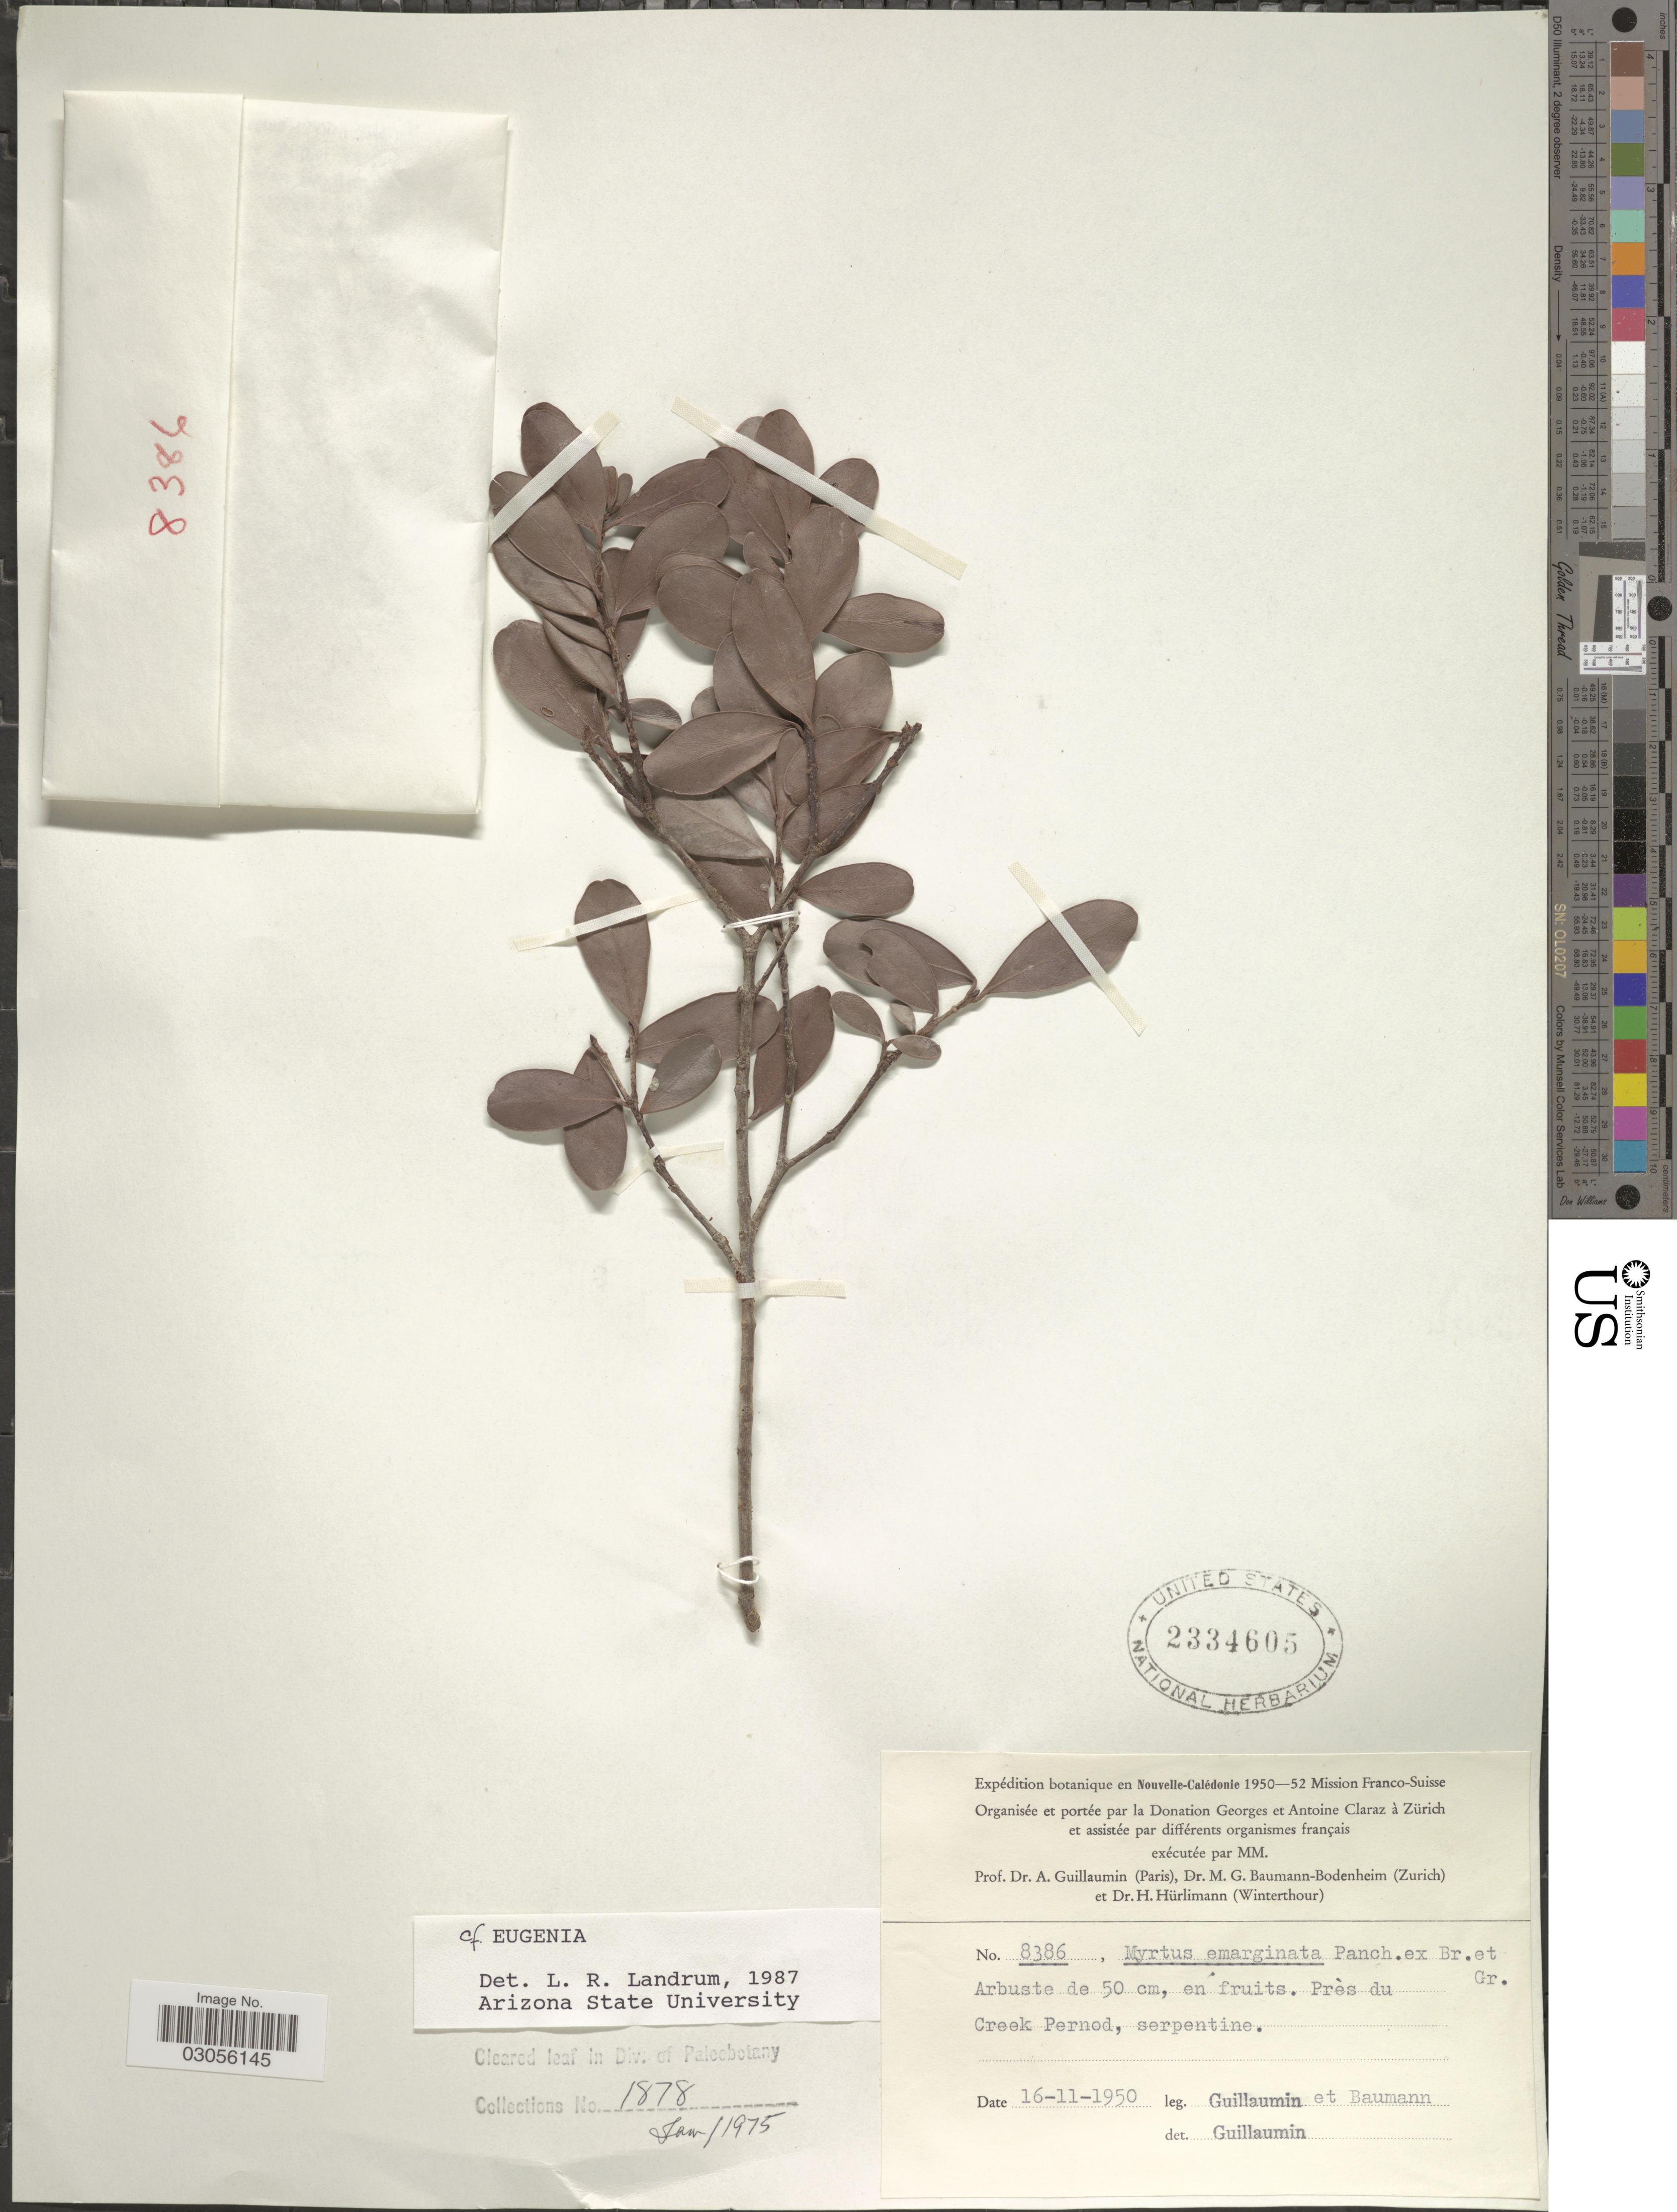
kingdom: Plantae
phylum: Tracheophyta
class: Magnoliopsida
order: Myrtales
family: Myrtaceae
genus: Eugenia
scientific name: Eugenia sp.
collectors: A. Guillaumin & M. G. Baumann-Bodenheim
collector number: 8386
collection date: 1950-11-16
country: New Caledonia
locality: Près du Creek Pernod, serpentine.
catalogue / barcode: US 2334605